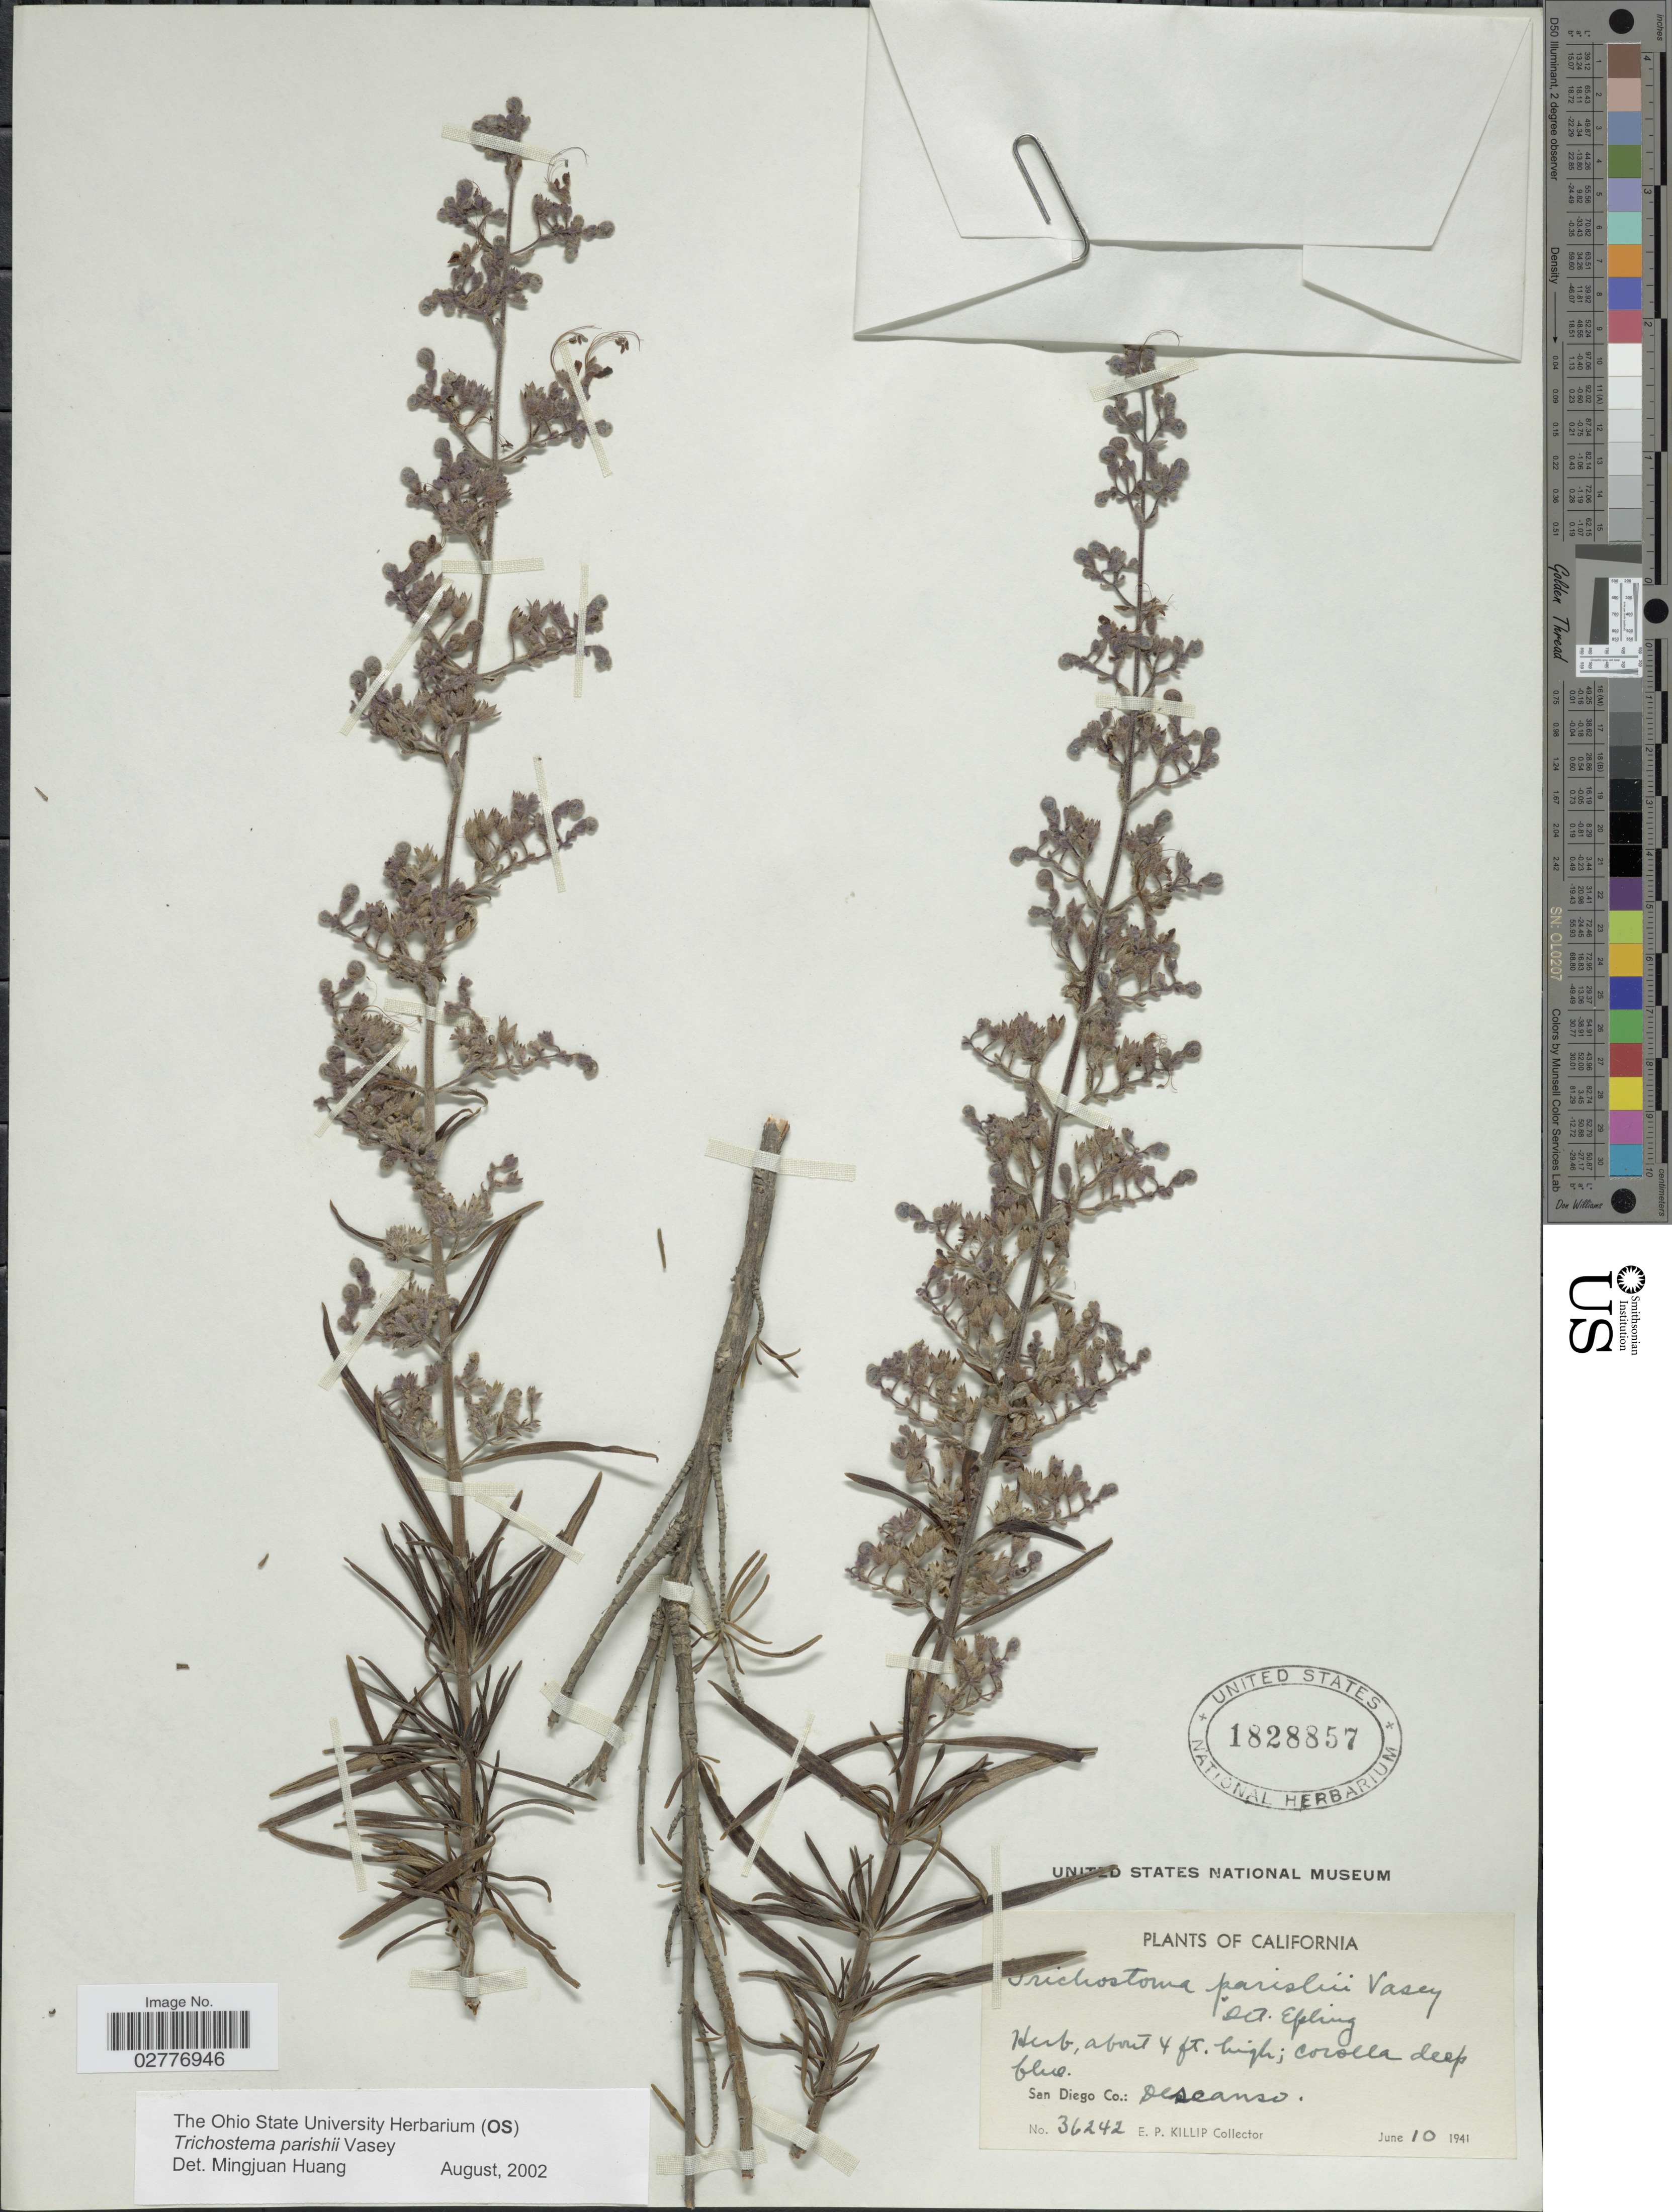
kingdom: Plantae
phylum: Tracheophyta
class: Magnoliopsida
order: Lamiales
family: Lamiaceae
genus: Trichostema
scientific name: Trichostema parishii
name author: Vasey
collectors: E. P. Killip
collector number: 36242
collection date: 1941-06-10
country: United States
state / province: California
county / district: San Diego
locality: San Diego Co.: Descanso.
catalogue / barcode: US 1828857